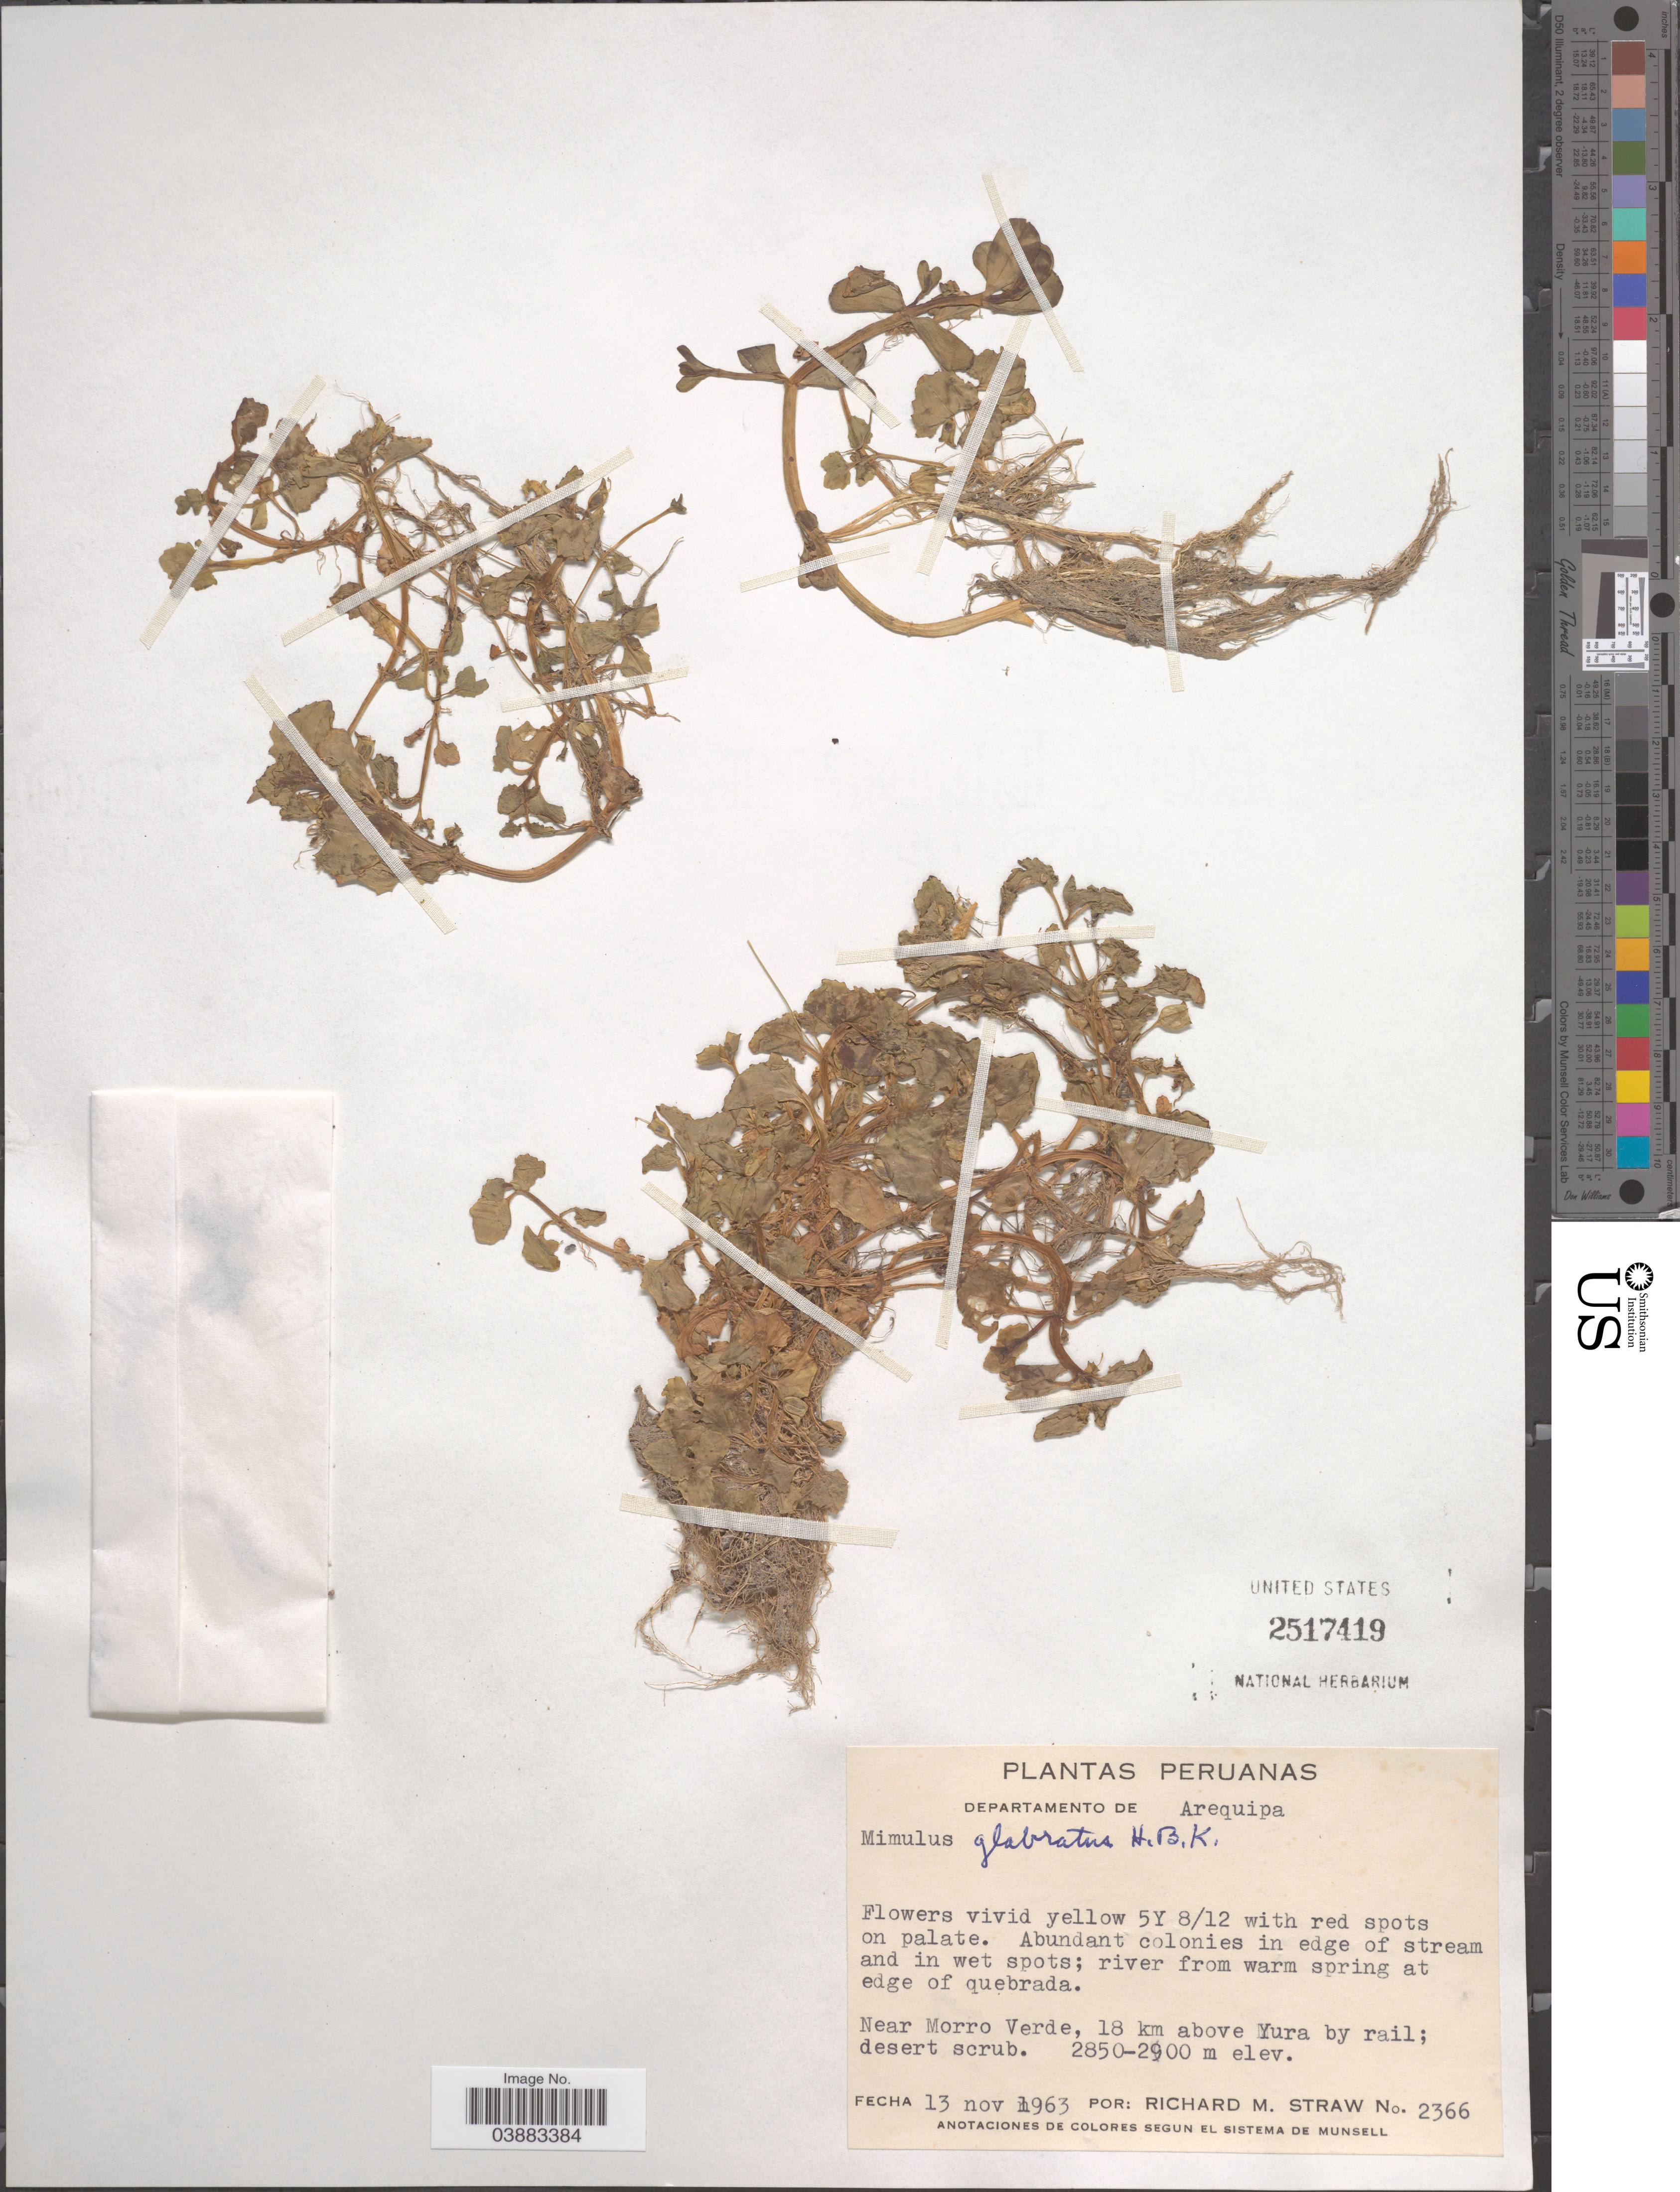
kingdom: Plantae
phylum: Tracheophyta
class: Magnoliopsida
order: Lamiales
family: Phrymaceae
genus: Mimulus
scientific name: Mimulus glabratus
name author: Kunth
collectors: R. M. Straw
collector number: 2366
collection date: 1963-11-13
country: Peru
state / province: Arequipa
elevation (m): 2850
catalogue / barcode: US 2517419